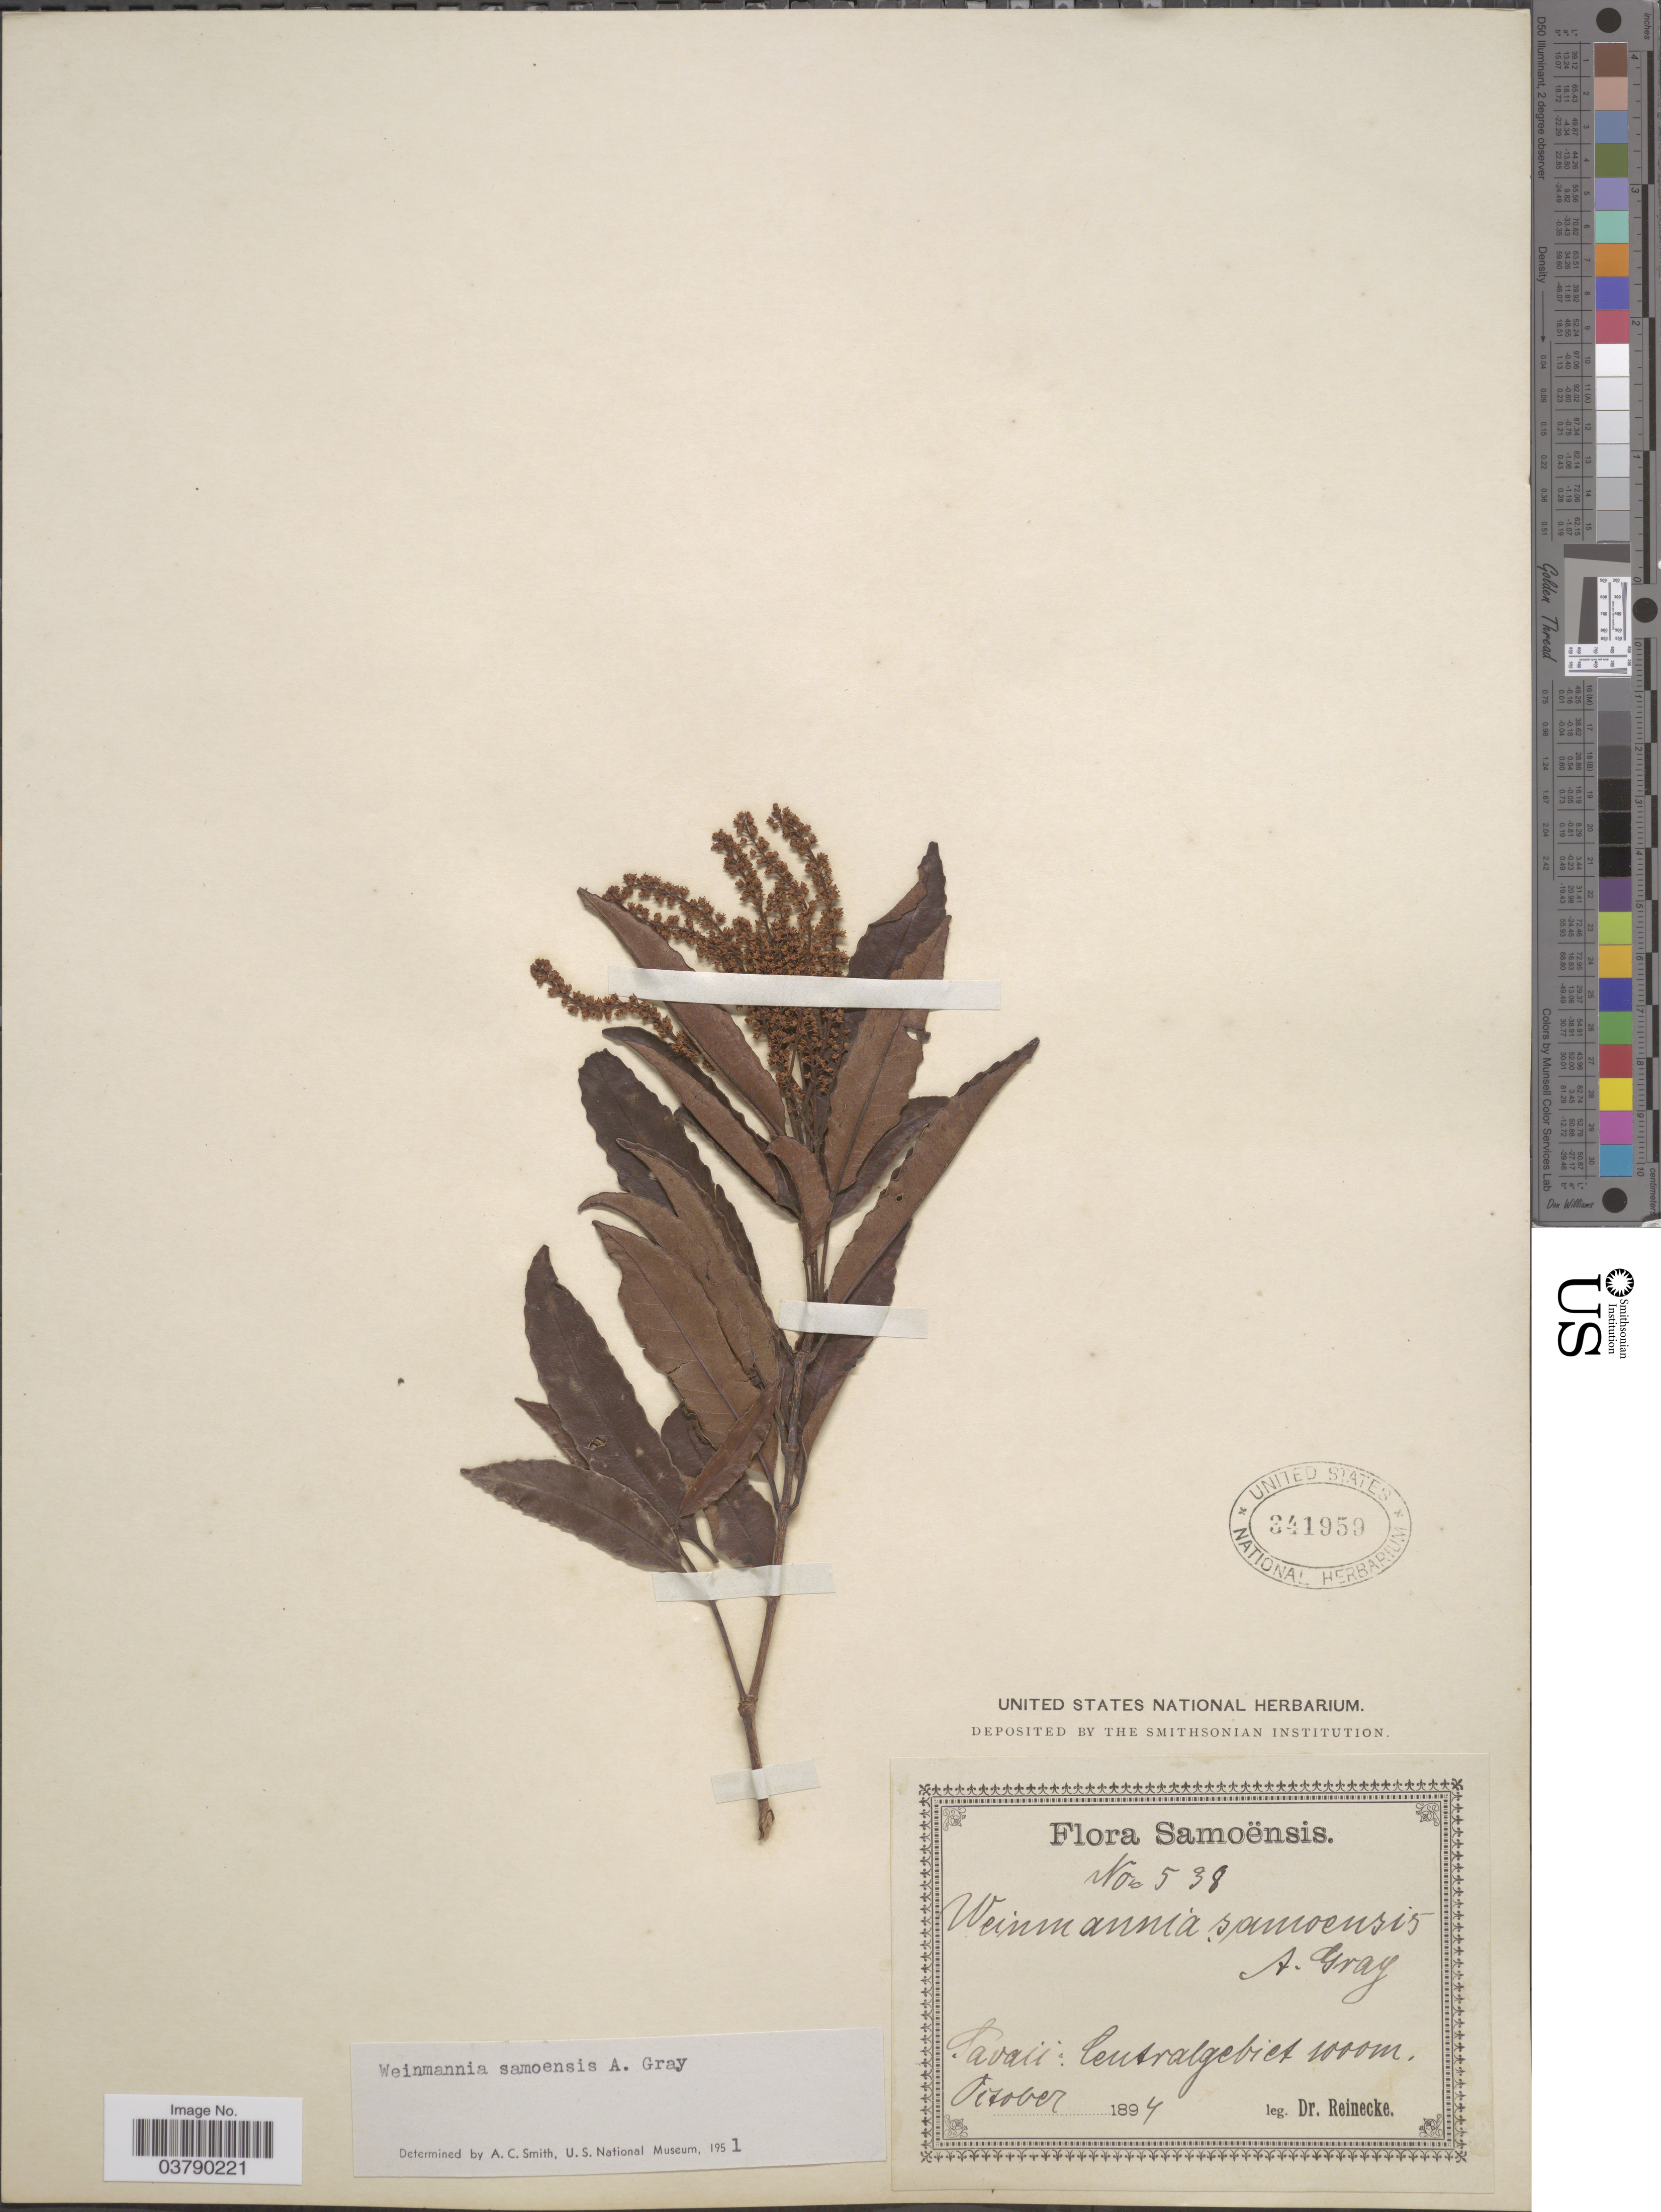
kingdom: Plantae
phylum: Tracheophyta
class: Magnoliopsida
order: Oxalidales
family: Cunoniaceae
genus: Pterophylla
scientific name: Pterophylla samoensis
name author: (A. Gray) Pillon & H.C. Hopkins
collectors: -- Reinecke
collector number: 538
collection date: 1894-10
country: Samoa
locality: Samoënsis. Savaii: Centralgebiet.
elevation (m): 1000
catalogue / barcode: US 341959